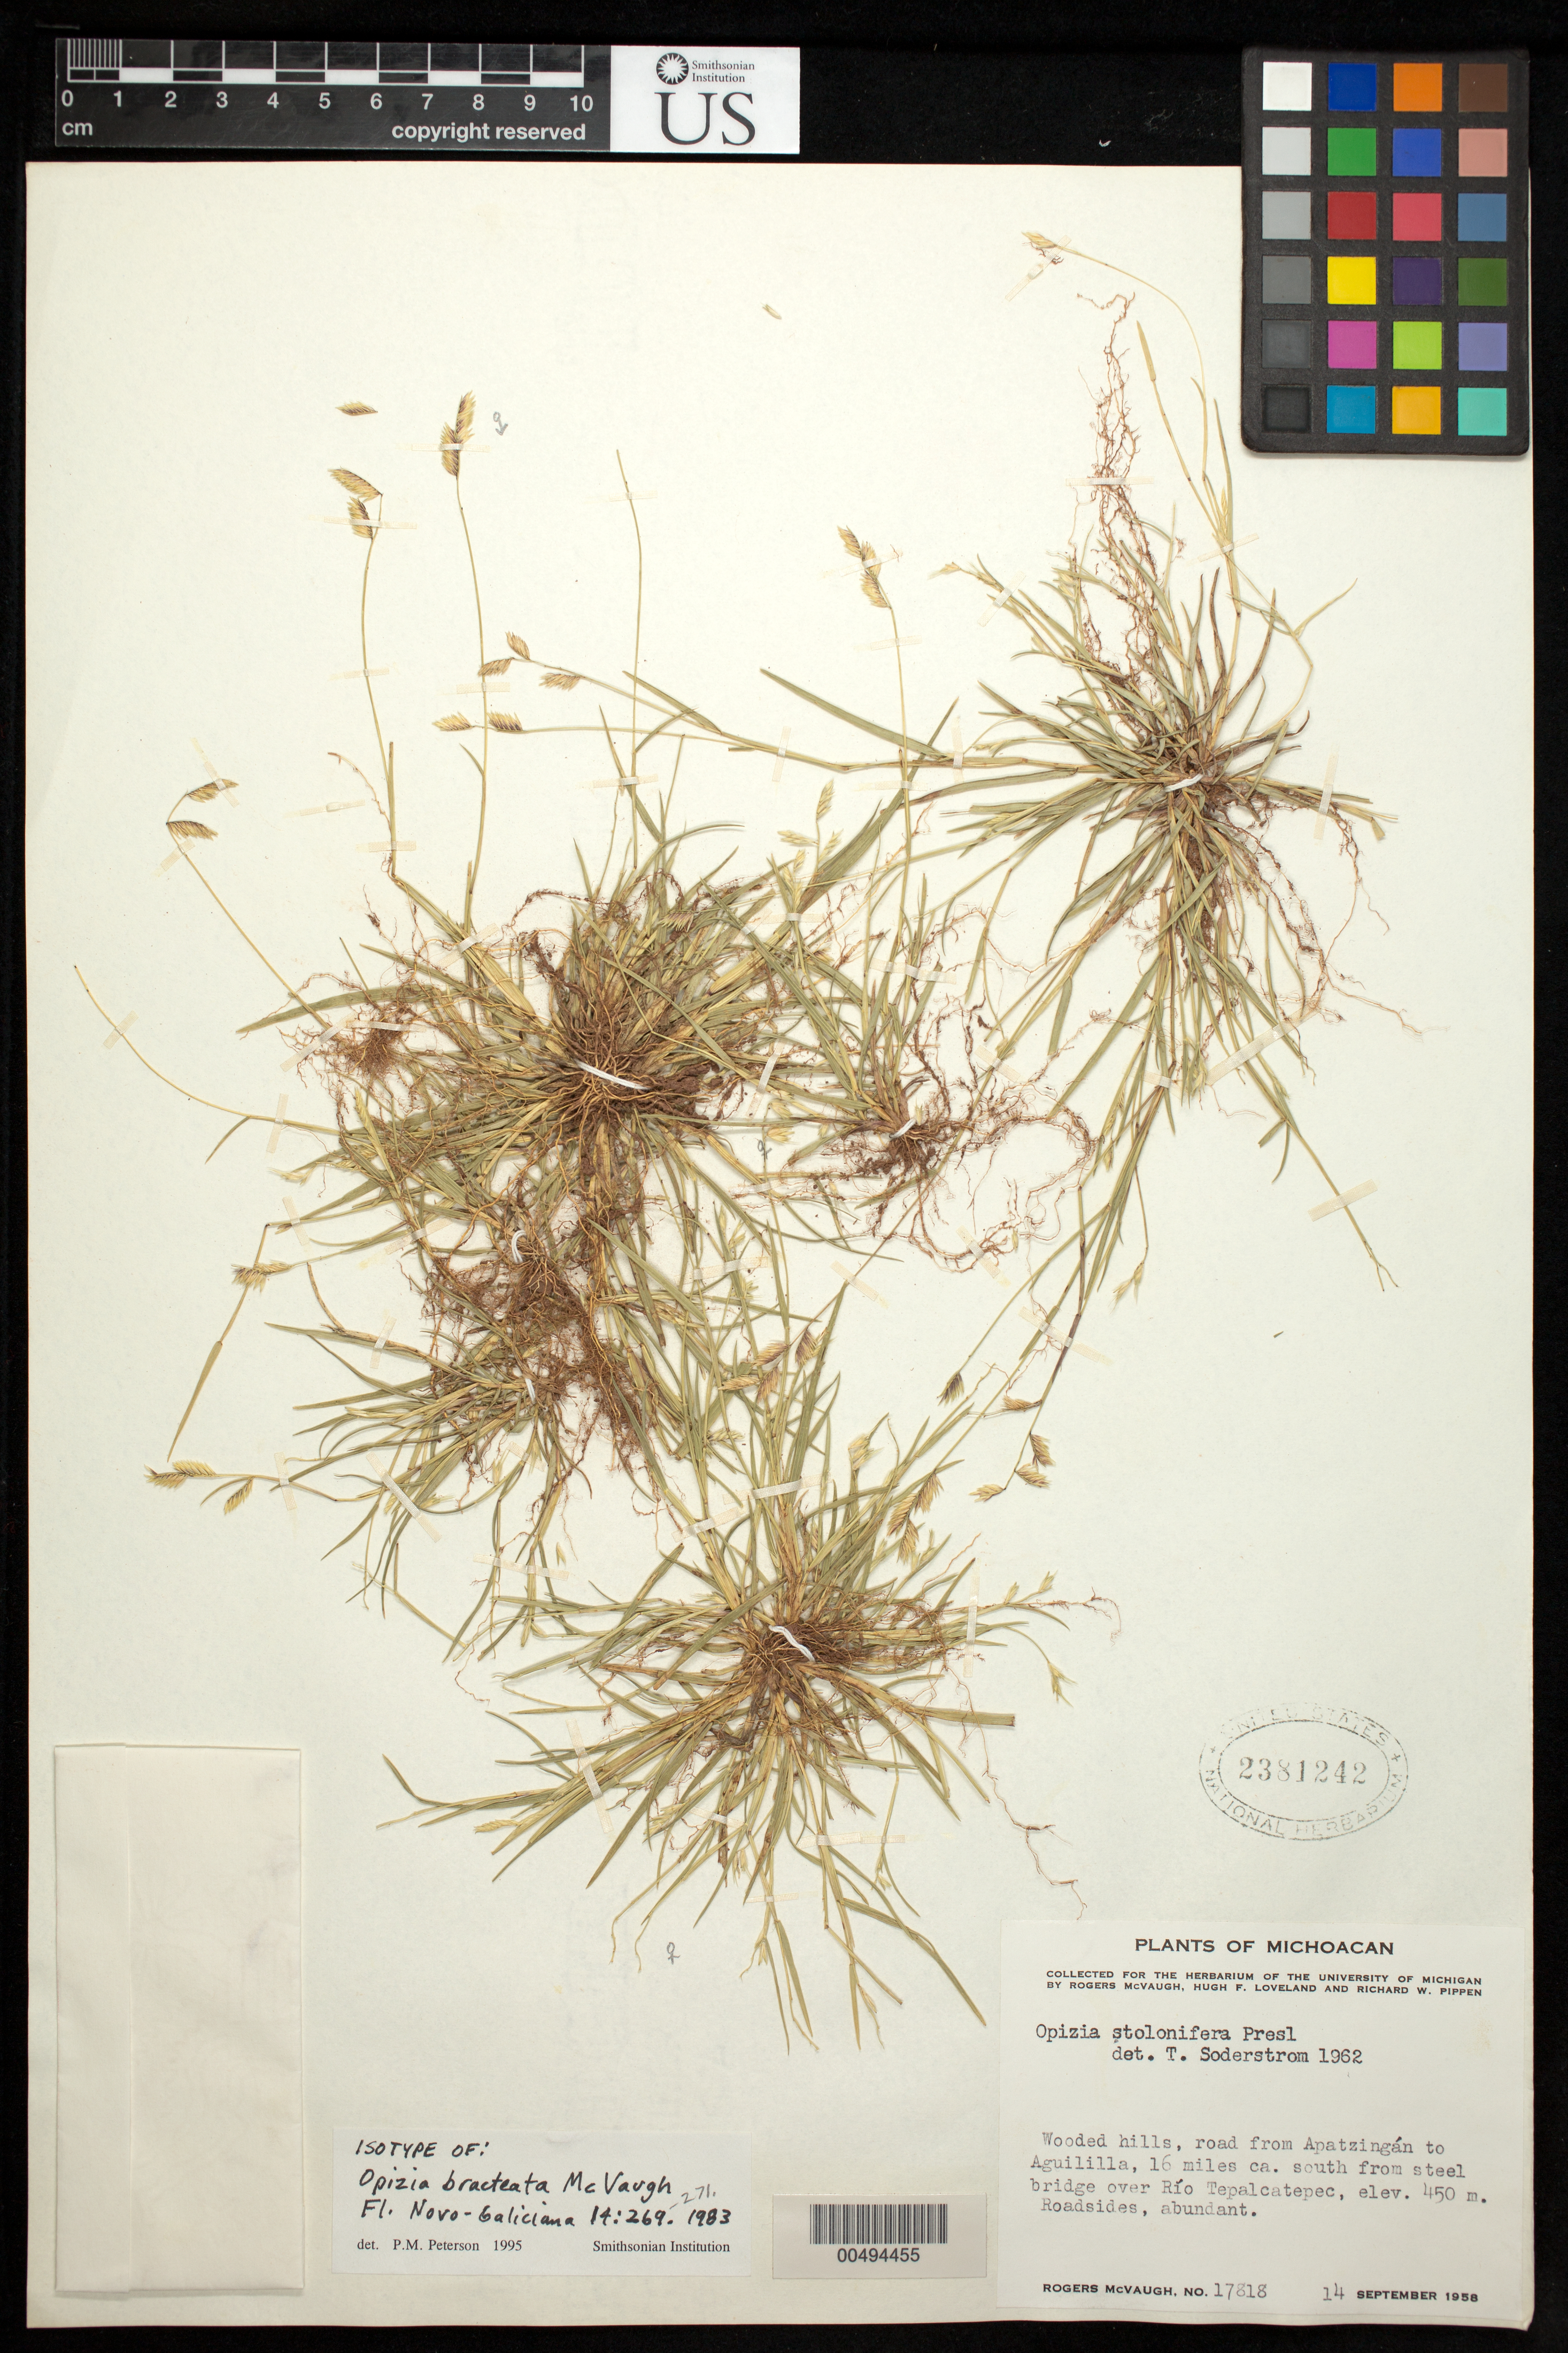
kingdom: Plantae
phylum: Tracheophyta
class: Liliopsida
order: Poales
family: Poaceae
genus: Opizia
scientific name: Opizia bracteata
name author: McVaugh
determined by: Peterson, Paul M., (BOT), Smithsonian Institution - National Museum of Natural History (UNITED STATES)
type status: Isotype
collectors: R. McVaugh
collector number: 17818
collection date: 1958-09-14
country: Mexico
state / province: Michoacan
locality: from Apatzingan to Aquililla, 15 miles ca. south from steel bridge over Rio Tepalcatepec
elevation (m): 450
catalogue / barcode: US 2381242